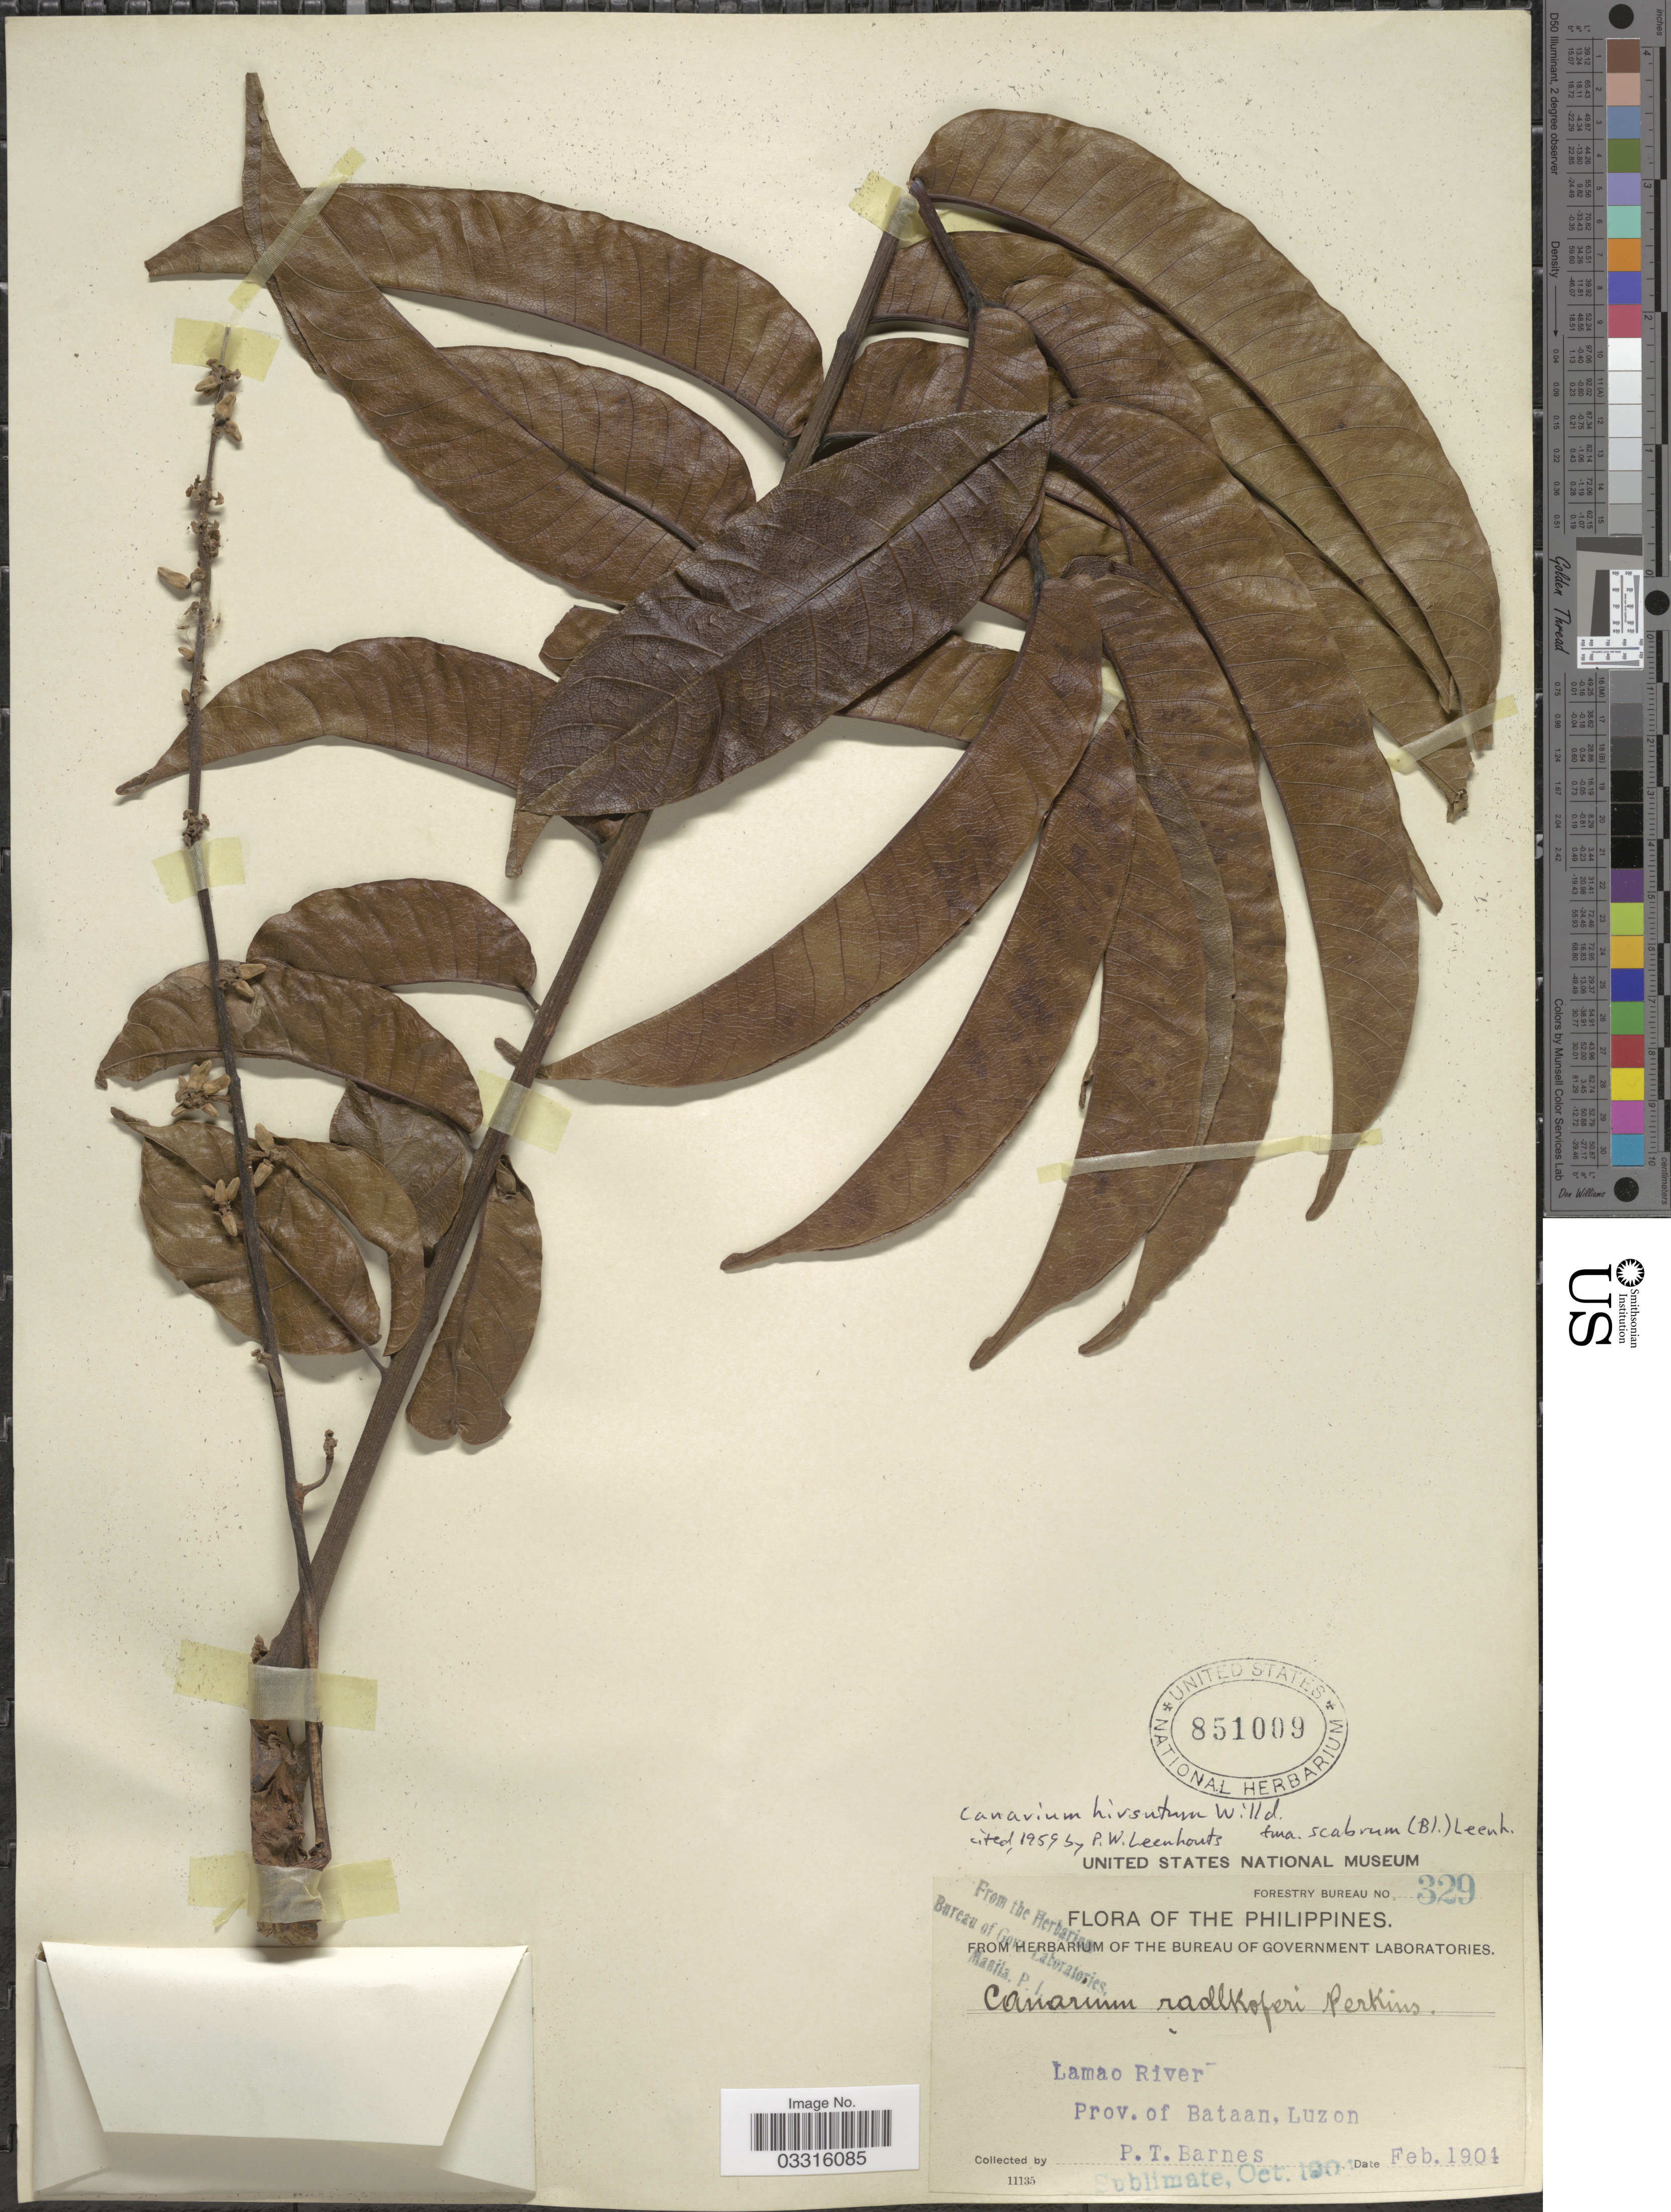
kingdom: Plantae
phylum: Tracheophyta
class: Magnoliopsida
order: Sapindales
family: Burseraceae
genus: Canarium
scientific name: Canarium hirsutum f. scabrum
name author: (Blume) Leenh.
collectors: P. Barnes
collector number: Forestry Bureau 329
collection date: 1904-02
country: Philippines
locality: Lamao River. Prov. of Bataan, Luzon.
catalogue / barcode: US 851009